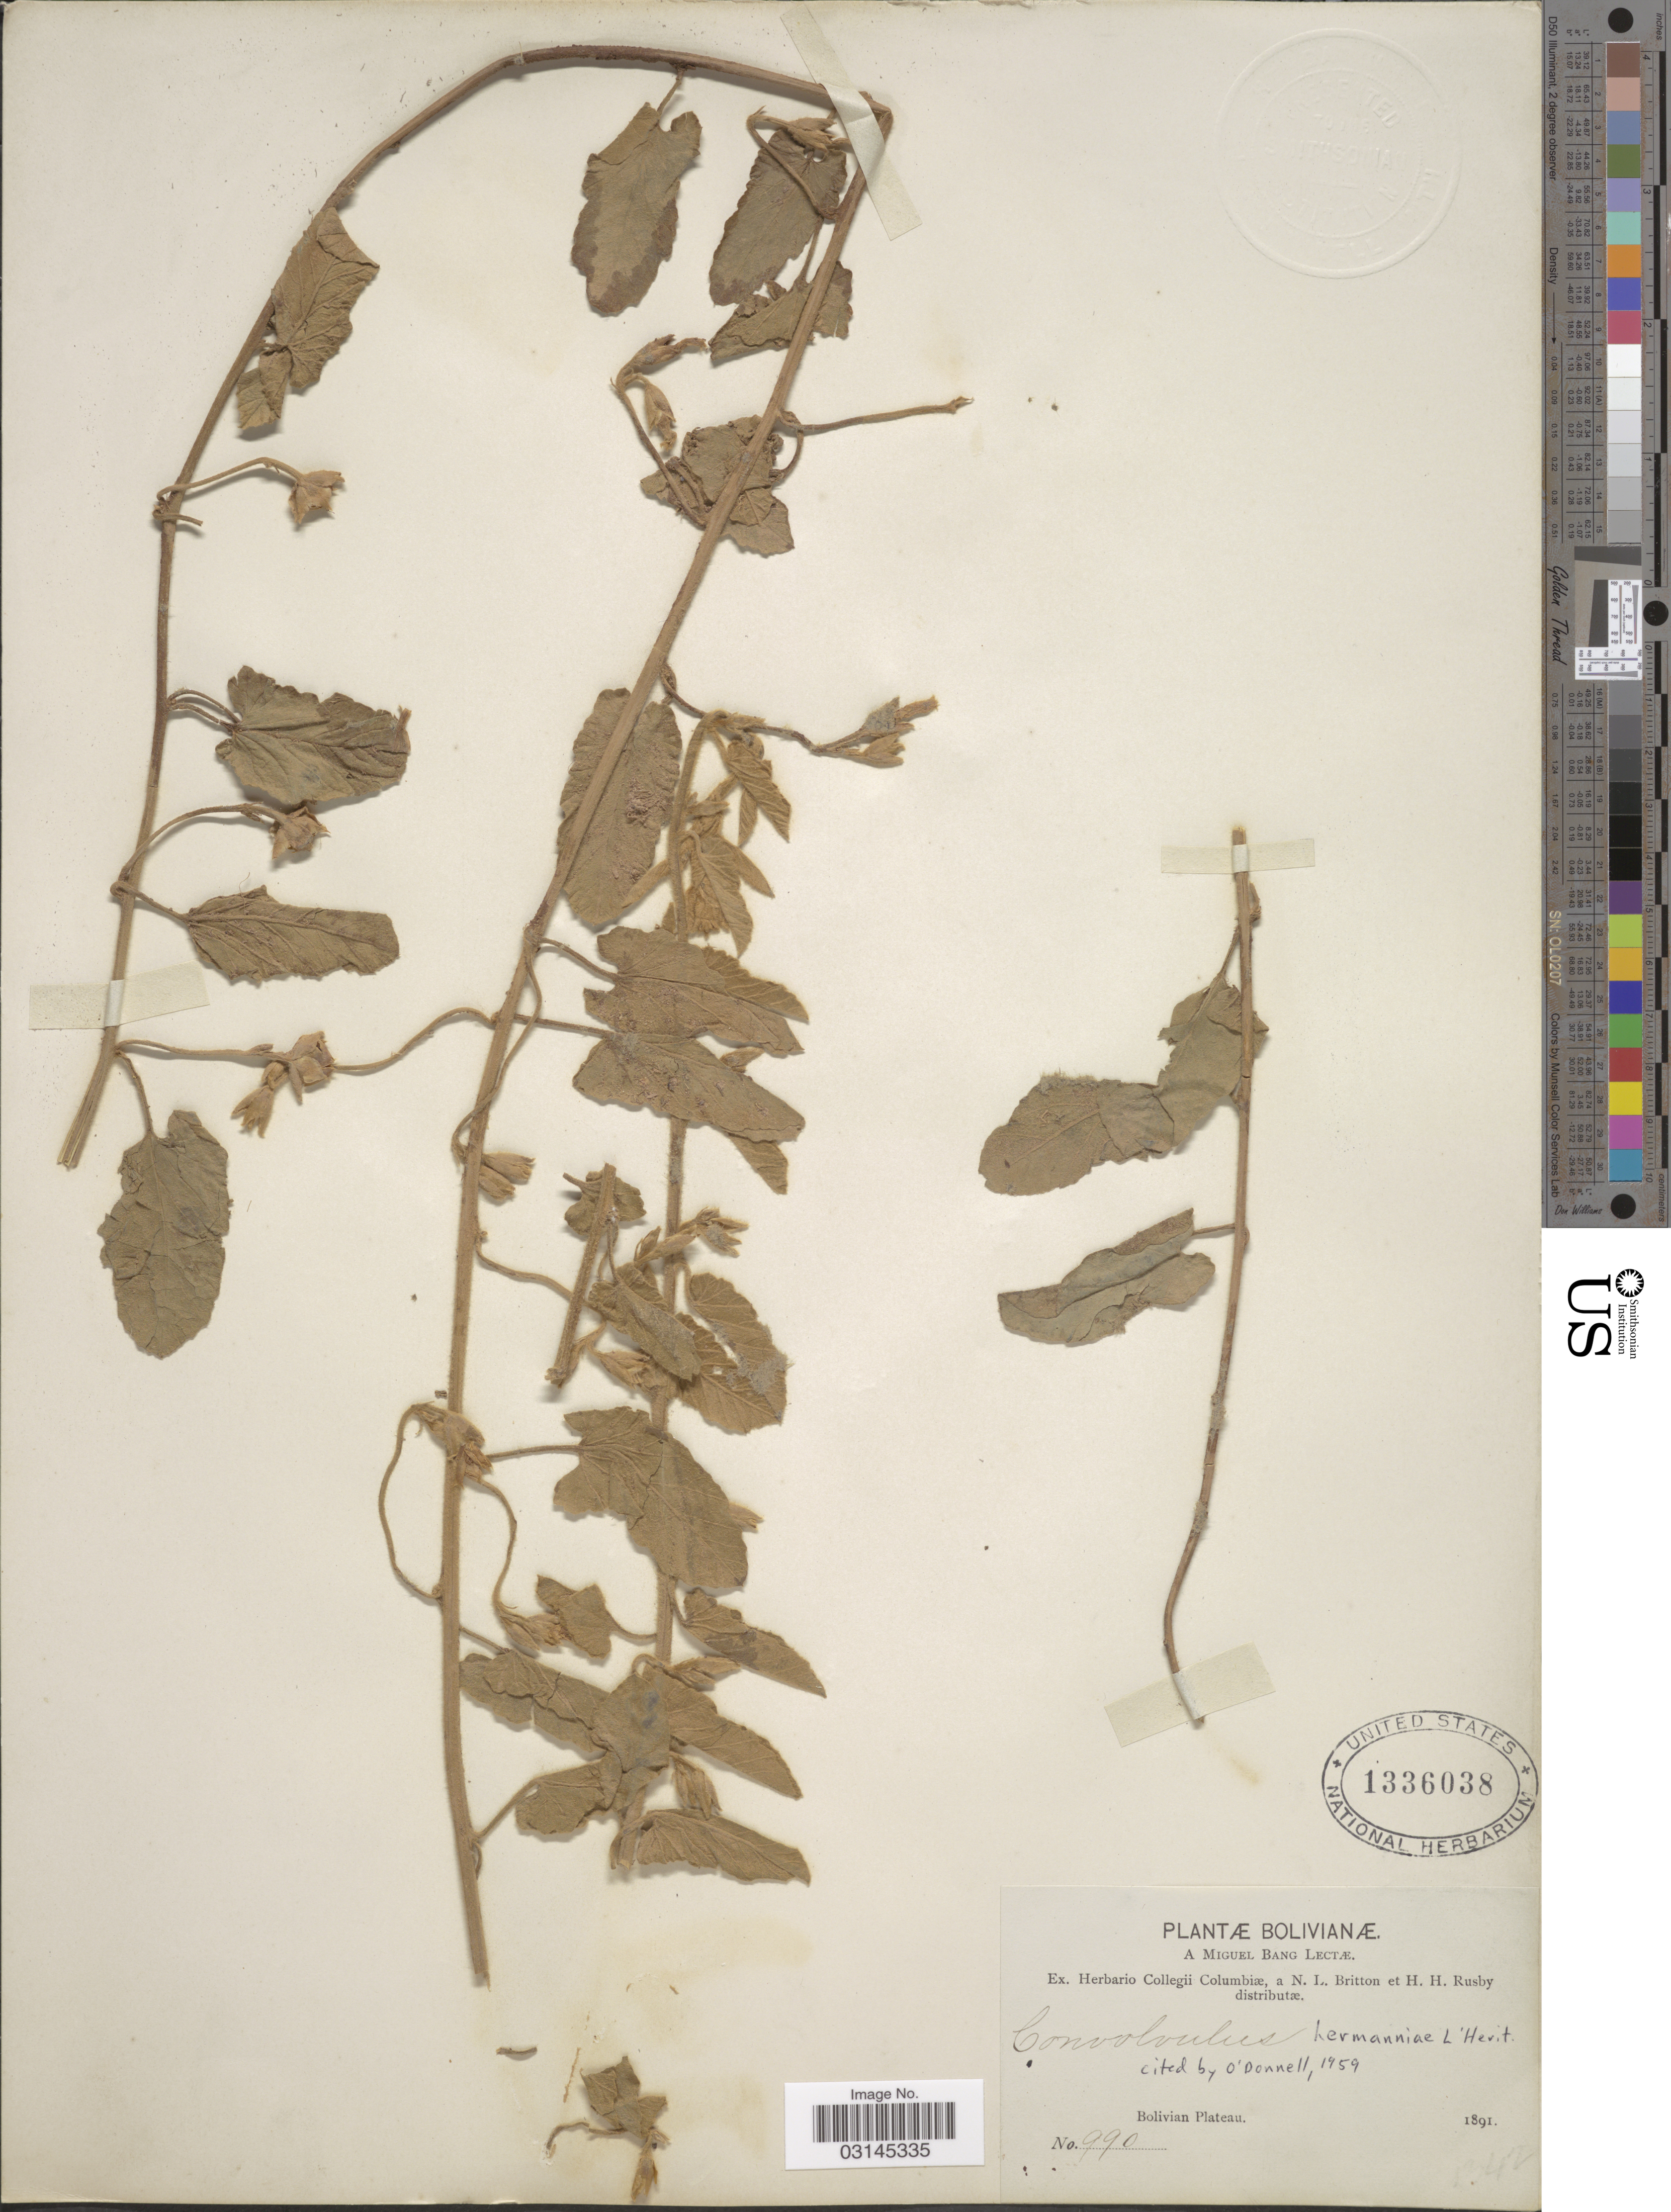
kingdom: Plantae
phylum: Tracheophyta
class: Magnoliopsida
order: Solanales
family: Convolvulaceae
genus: Convolvulus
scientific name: Convolvulus hermanniae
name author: L'Hér.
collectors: M. Bang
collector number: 990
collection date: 1891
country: Bolivia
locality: Bolivian Plateau.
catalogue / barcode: US 1336038